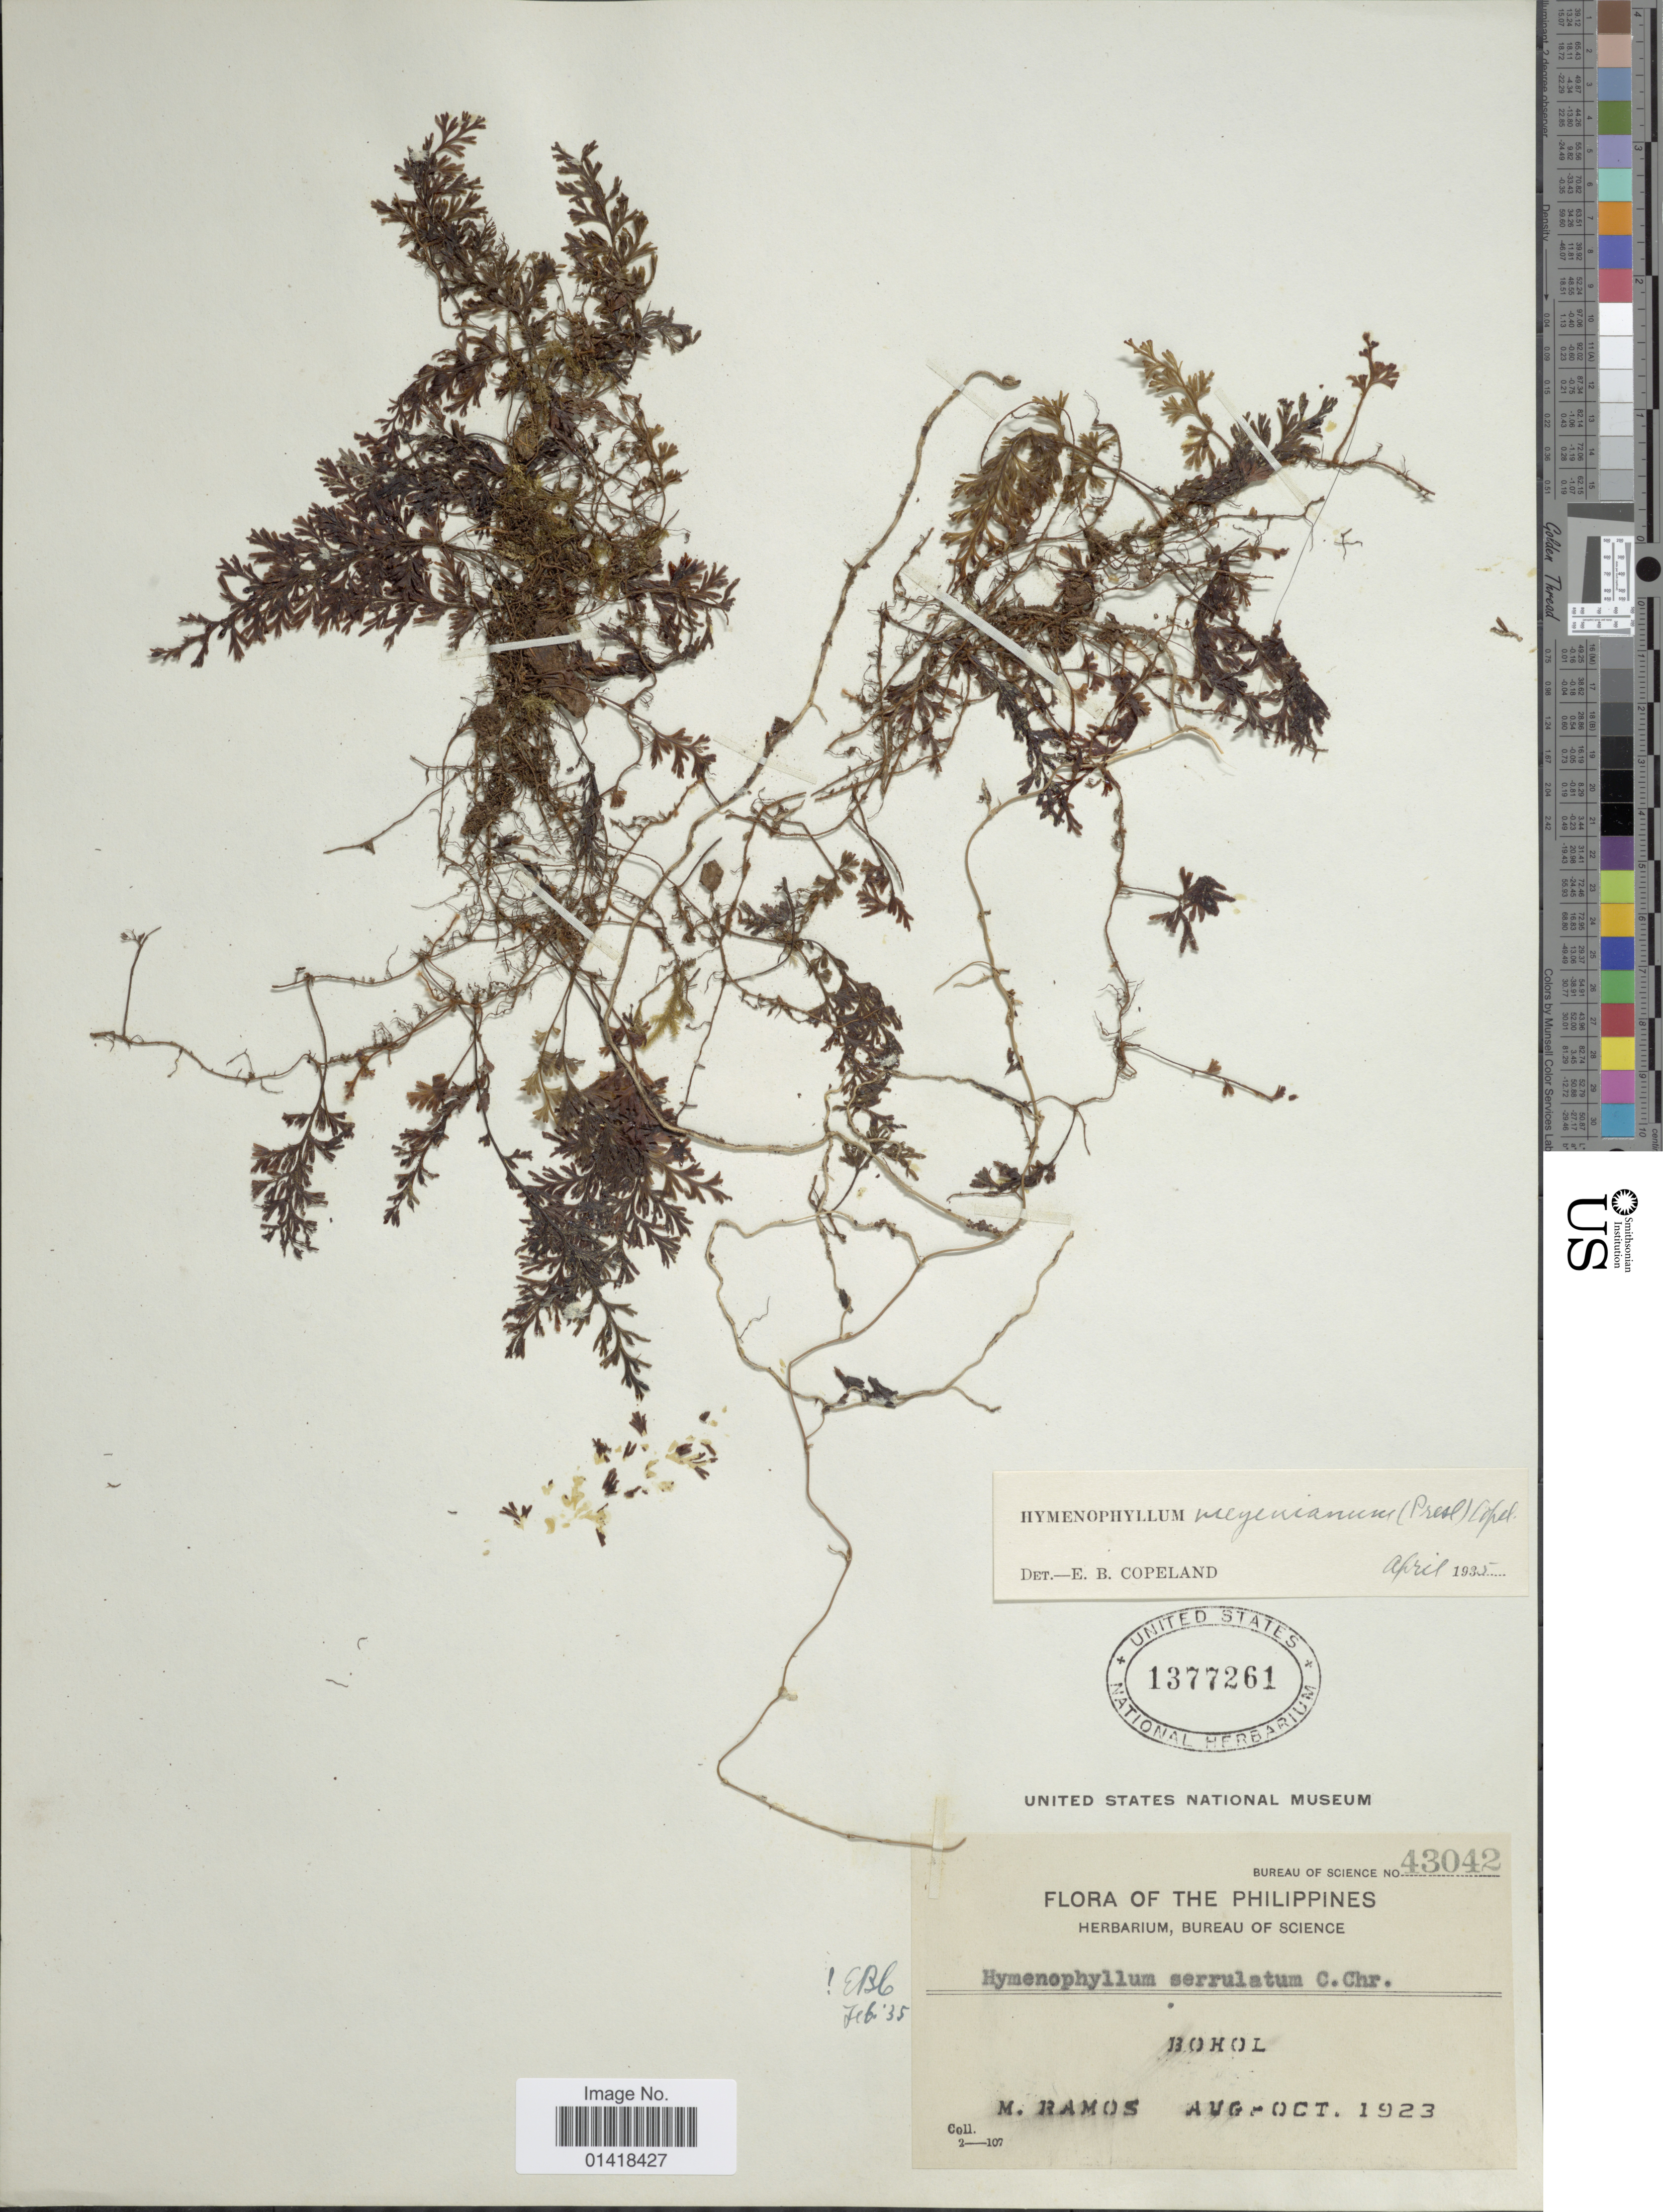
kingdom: Plantae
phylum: Tracheophyta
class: Polypodiopsida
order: Hymenophyllales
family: Hymenophyllaceae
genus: Hymenophyllum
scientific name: Hymenophyllum meyenianum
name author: (C. Presl) Copel.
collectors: M. Ramos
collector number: Bureau of Science 43042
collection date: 1923-08/1923-10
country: Philippines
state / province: Central Visayas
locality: The Philippines. Bohol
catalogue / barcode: US 1377261